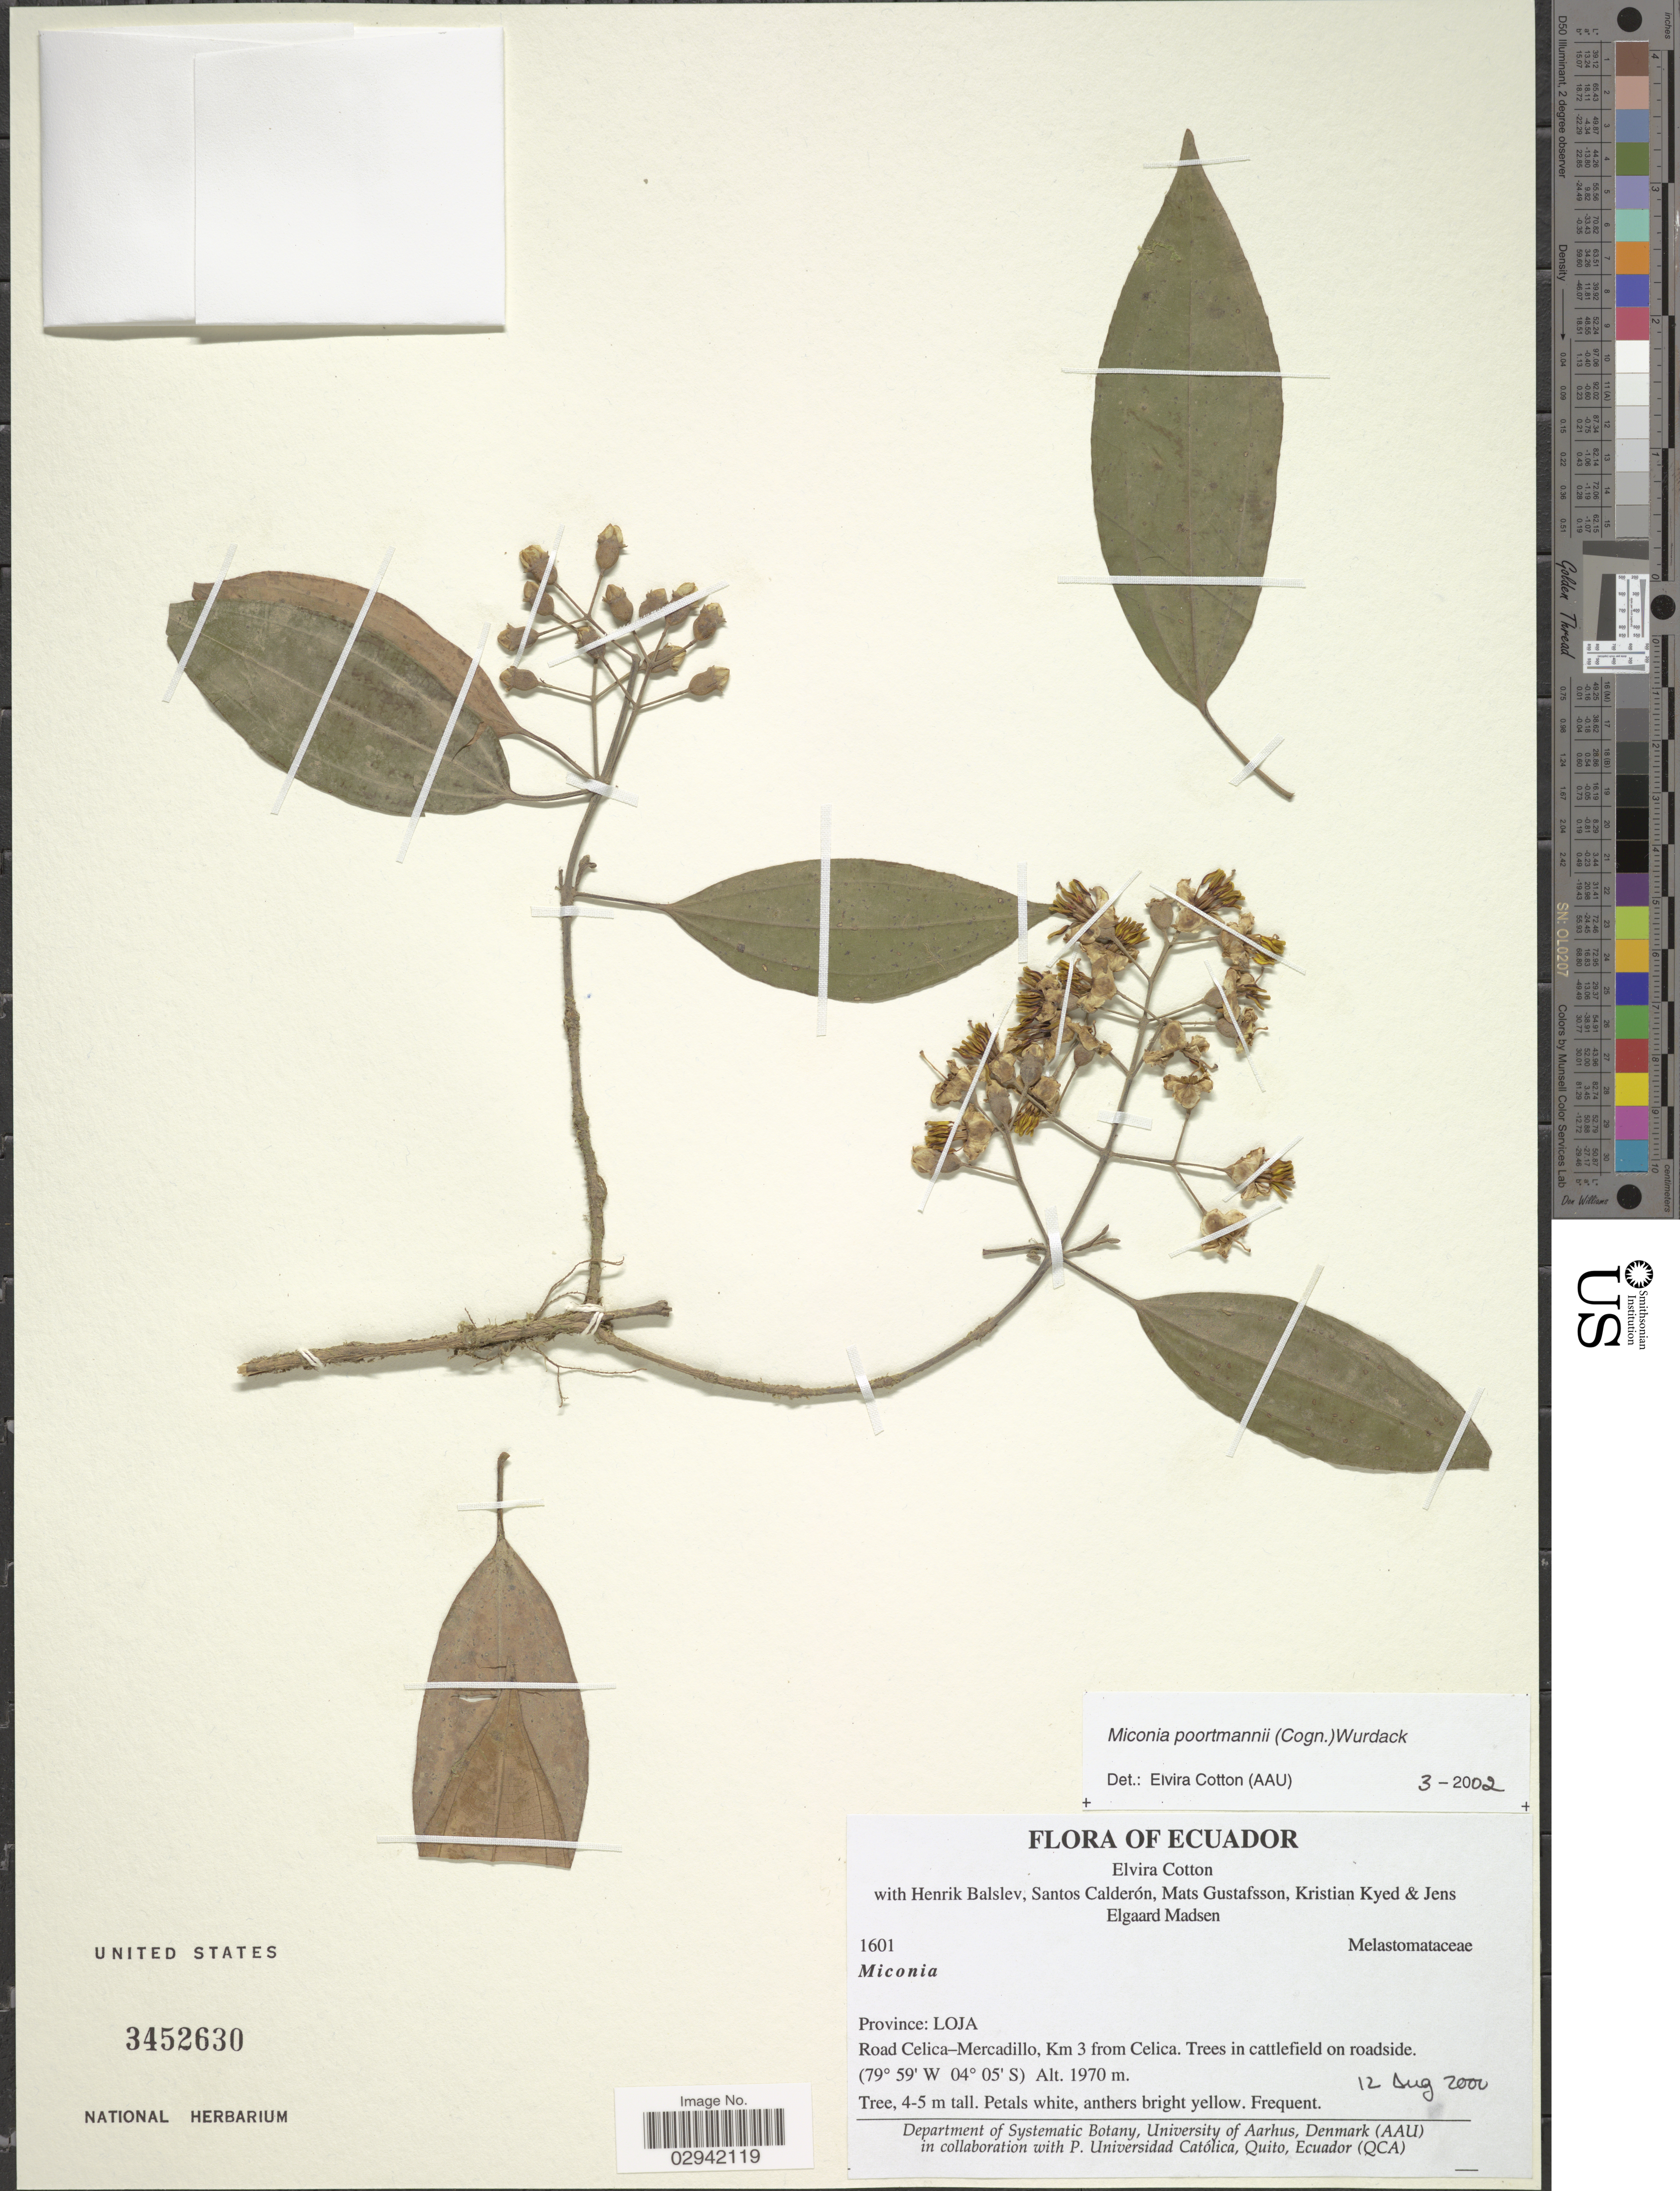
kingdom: Plantae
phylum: Tracheophyta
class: Magnoliopsida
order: Myrtales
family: Melastomataceae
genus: Miconia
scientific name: Miconia poortmannii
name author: (Cogn.) Wurdack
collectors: E. Cotton, H. Balslev, S. Calderón, M. H. Gustafsson & et al.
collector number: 1601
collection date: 2000-08-12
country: Ecuador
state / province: Loja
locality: Road Celica-Mercadillo, Km 3 from Celica.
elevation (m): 1970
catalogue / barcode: US 3452630